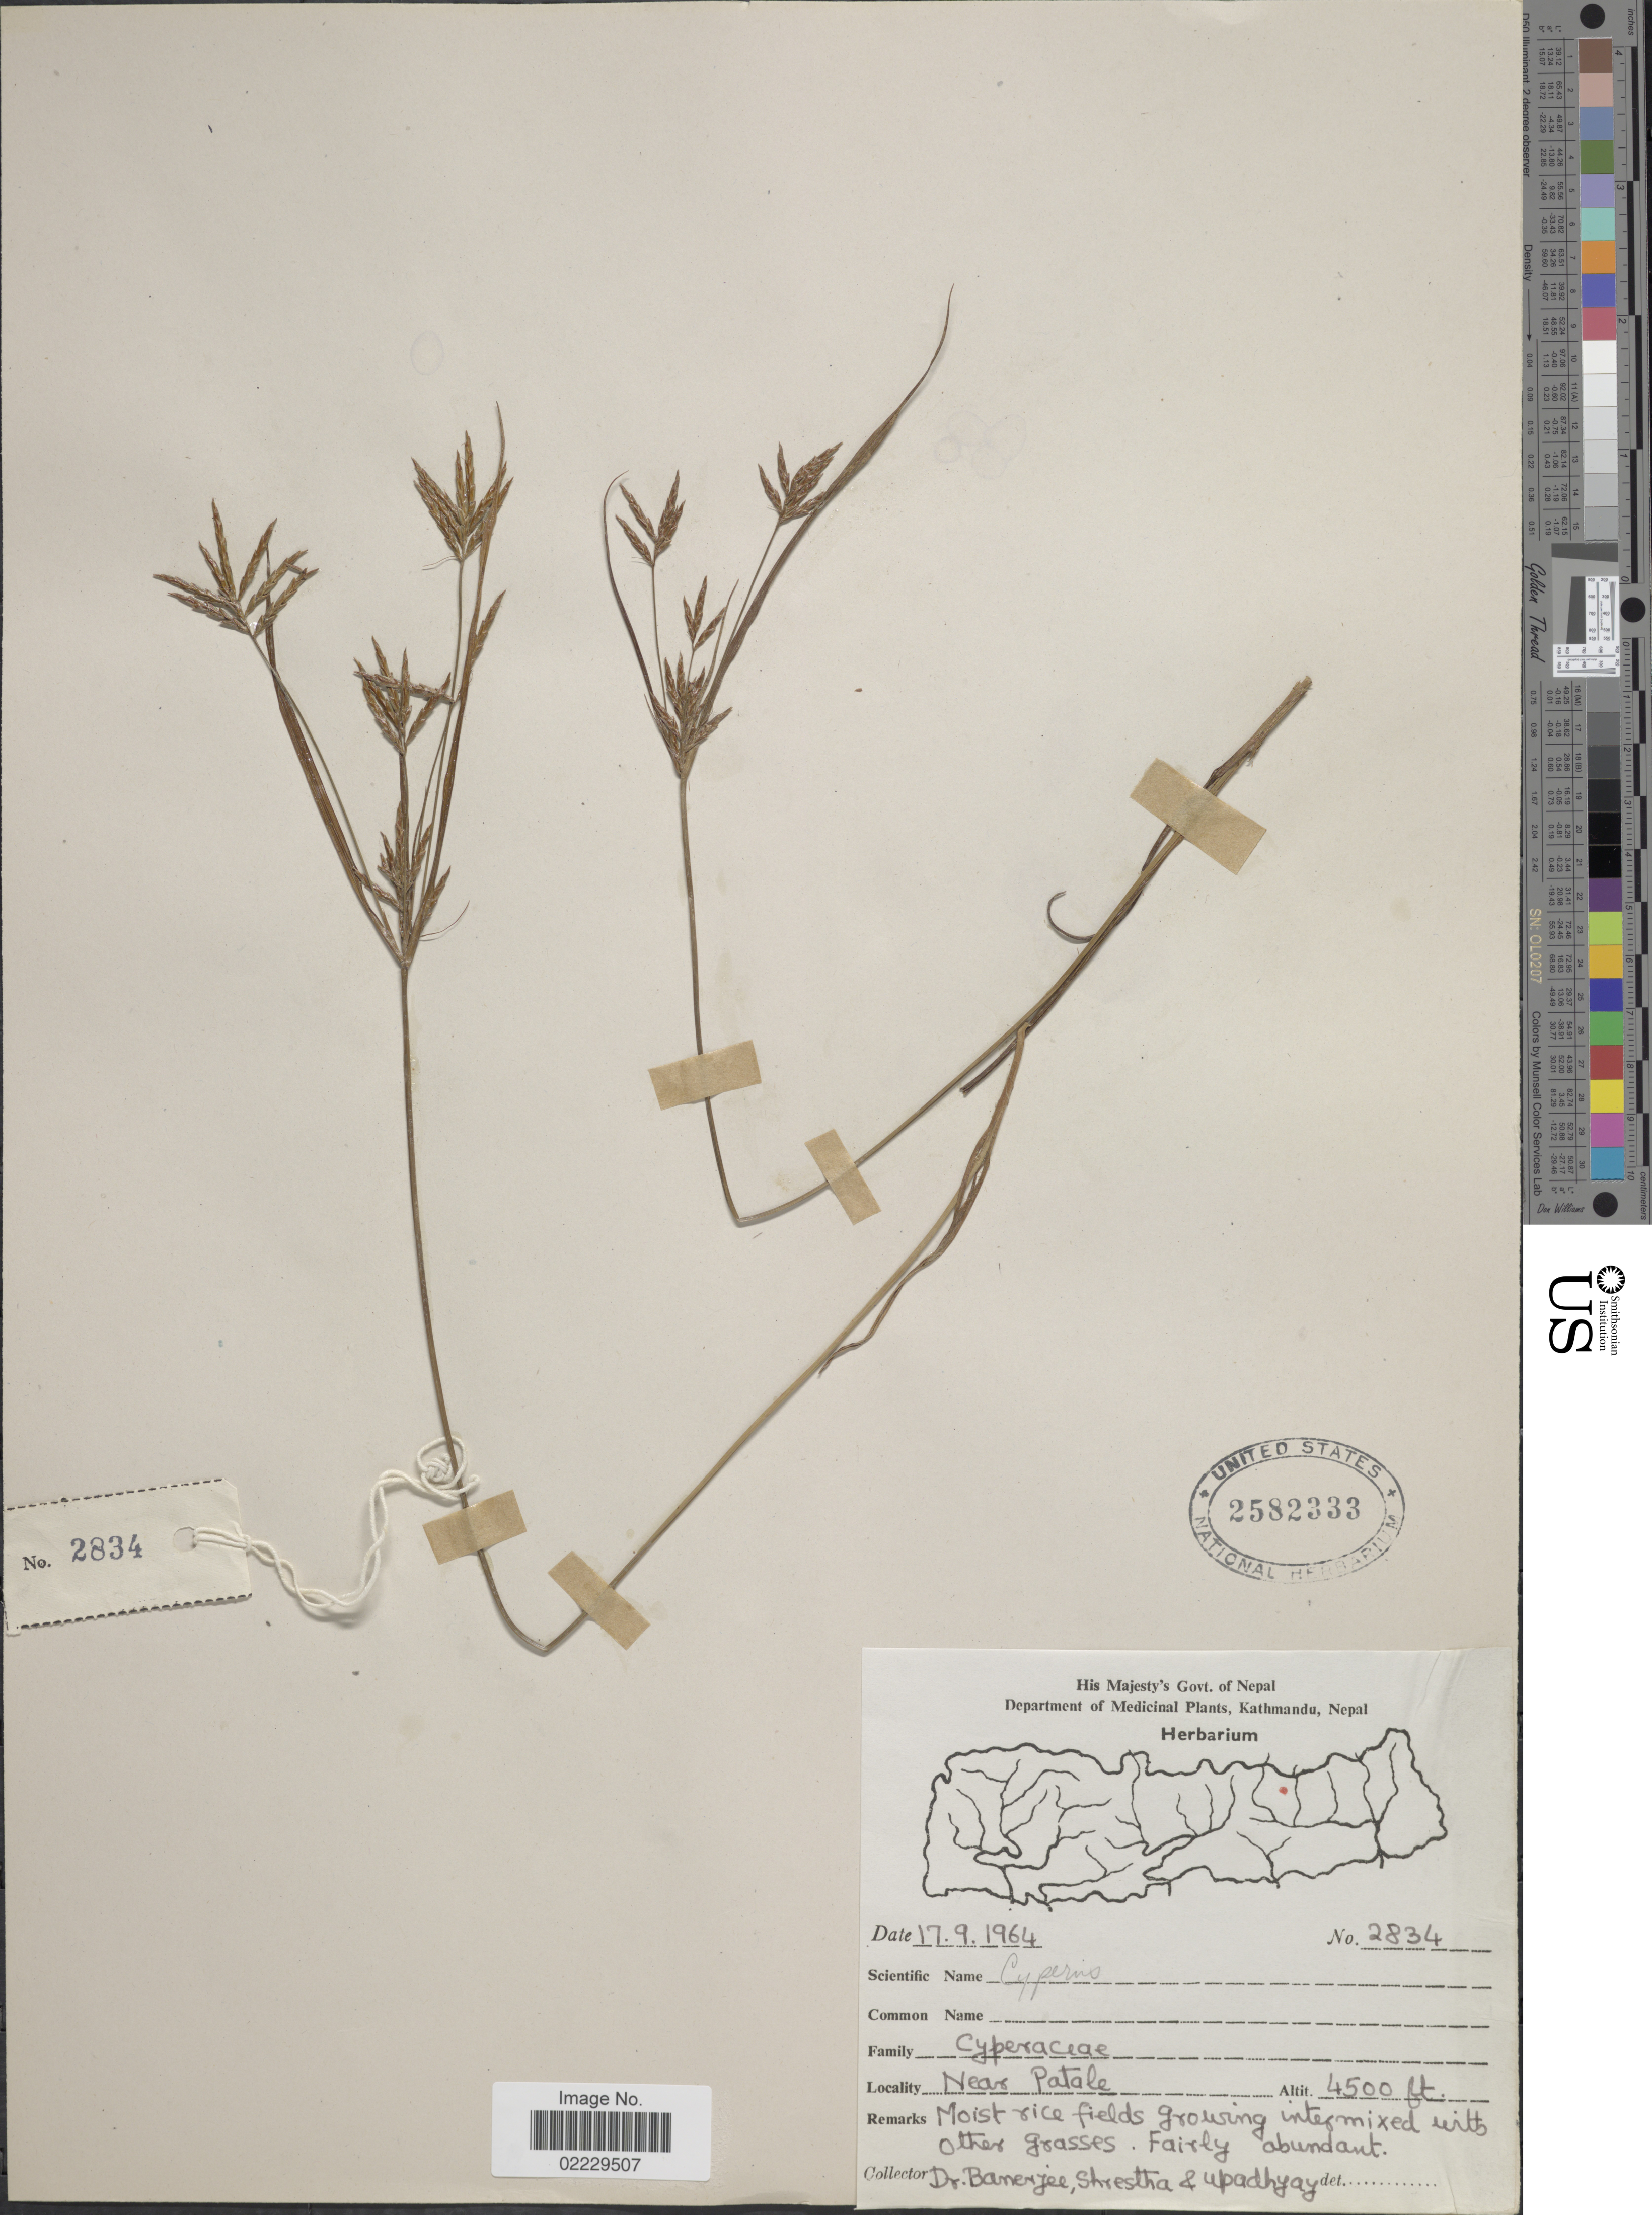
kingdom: Plantae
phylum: Tracheophyta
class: Liliopsida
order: Poales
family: Cyperaceae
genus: Cyperus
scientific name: Cyperus sp.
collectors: -. Banerjee, -. Shrestha & Upadhyay, --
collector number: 2834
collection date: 1964-09-17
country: Nepal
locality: Near Patale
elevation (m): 1372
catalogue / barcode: US 2582333